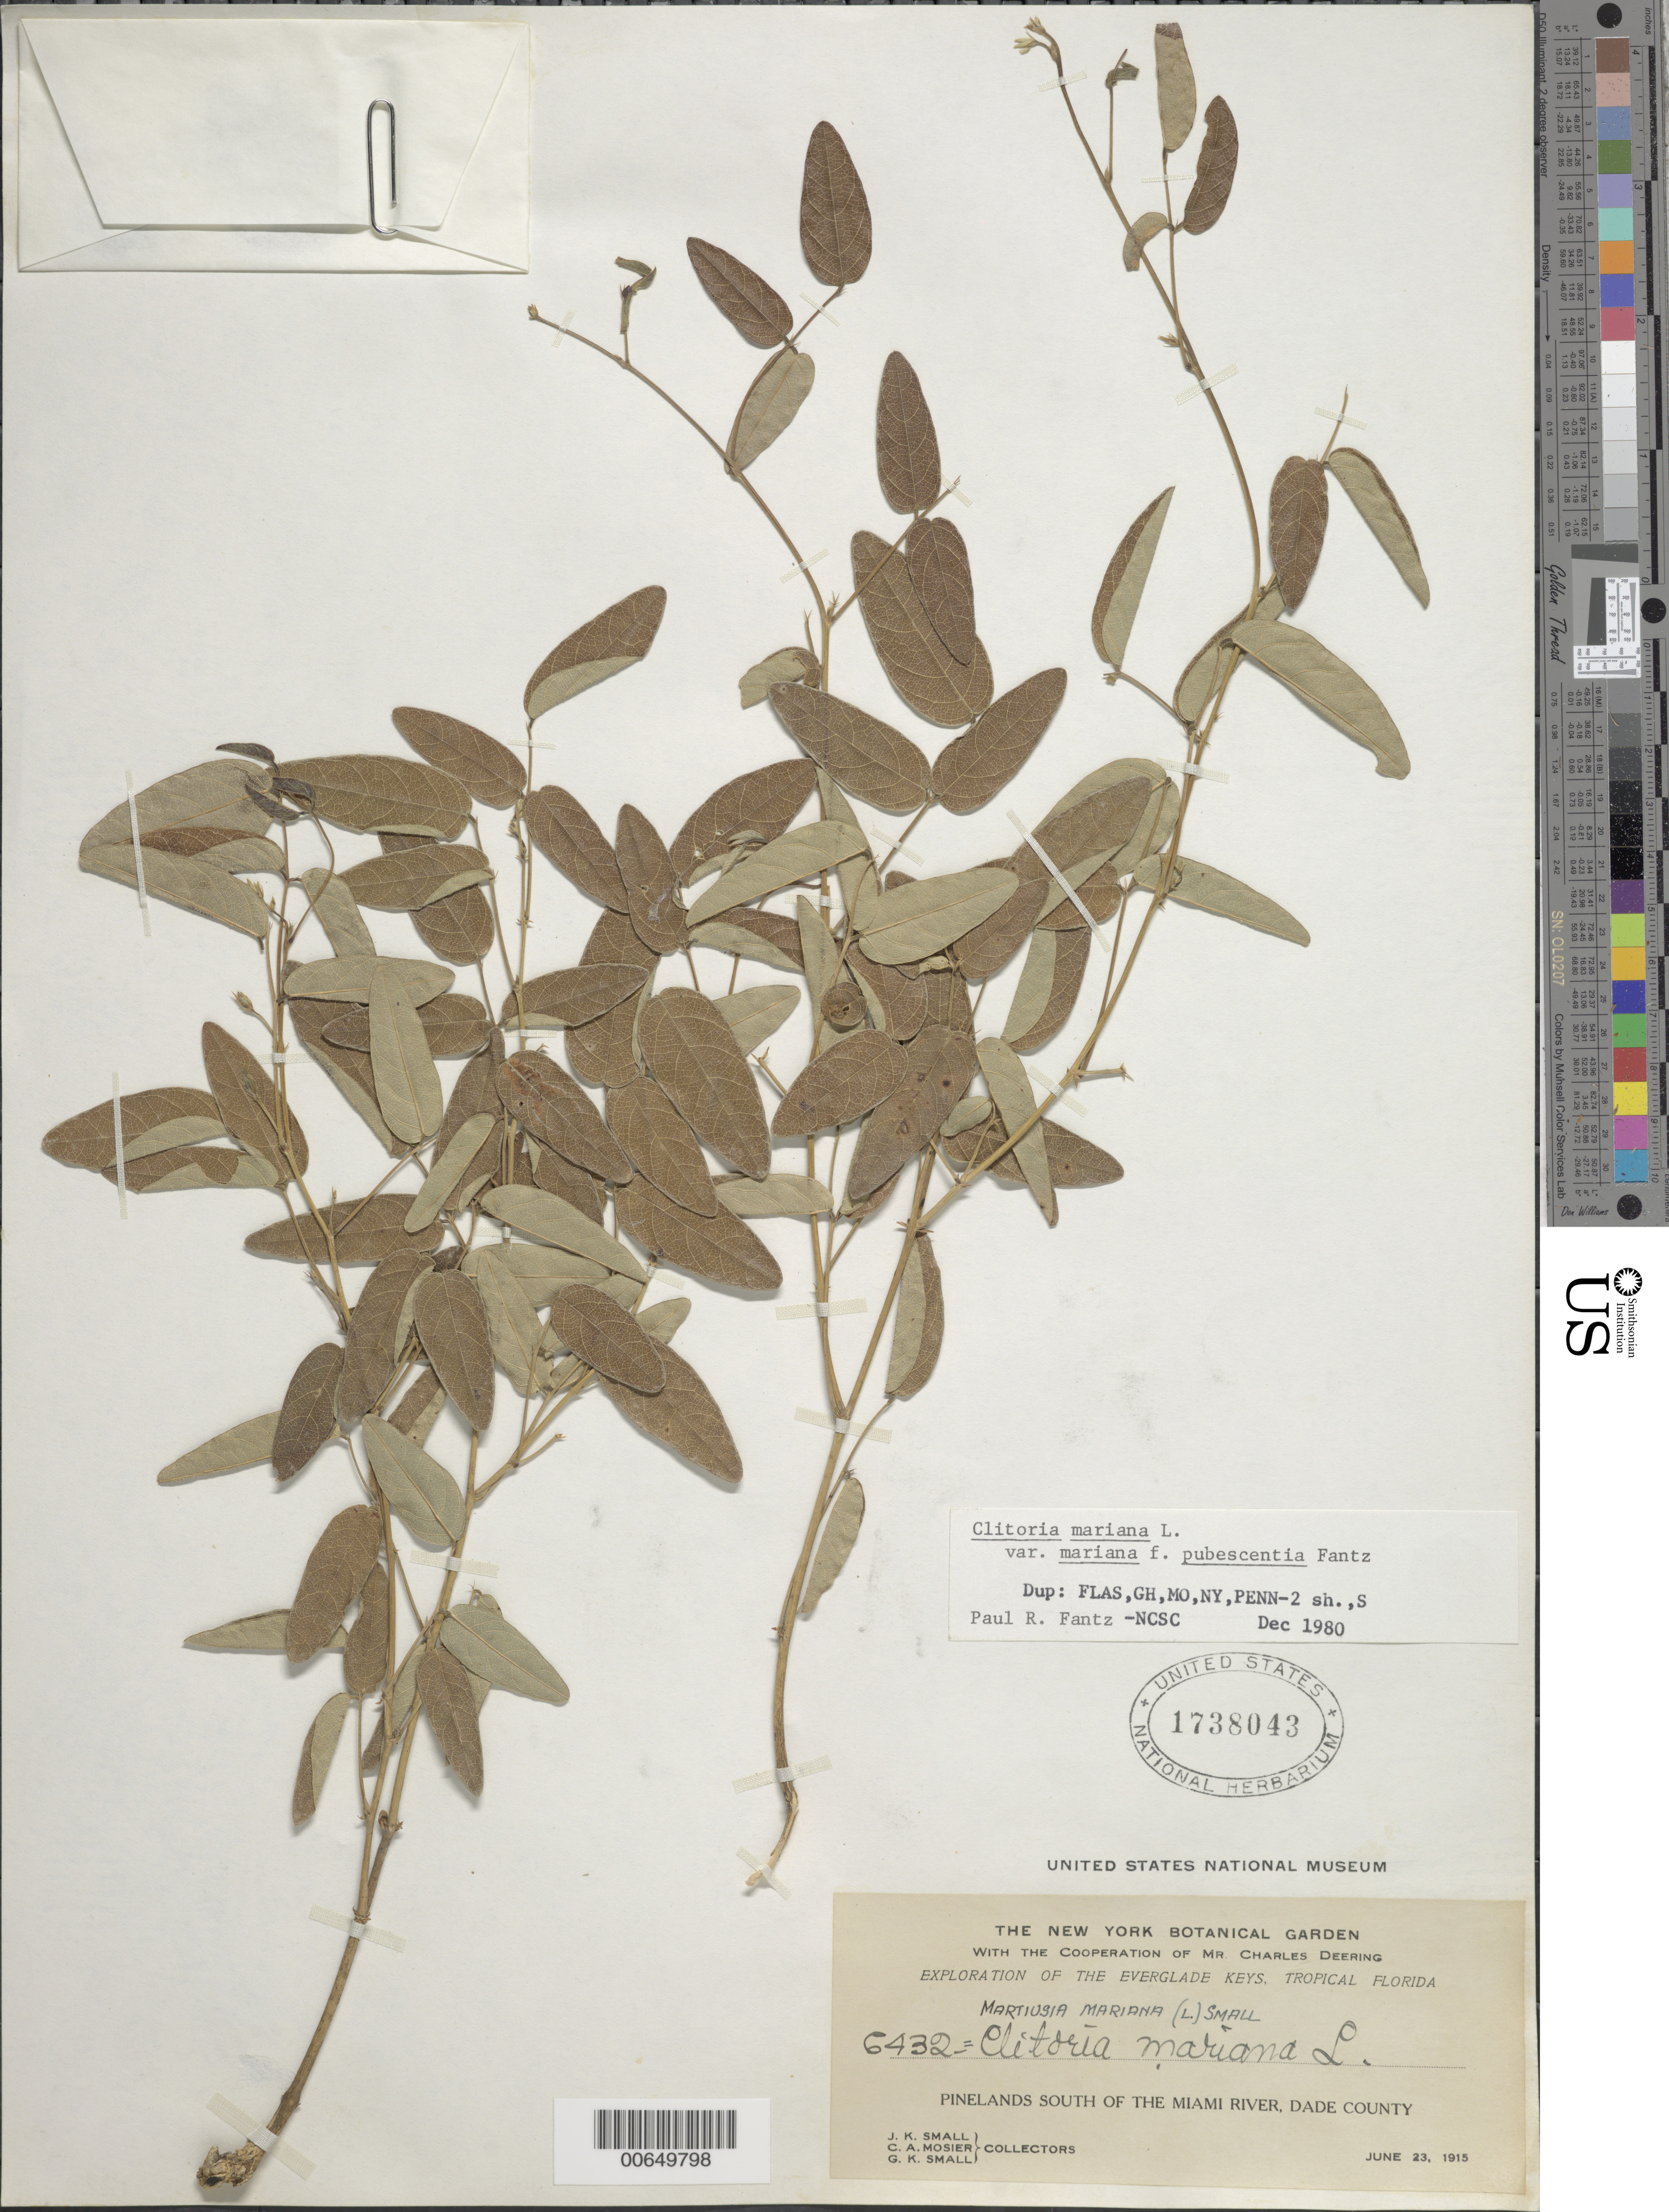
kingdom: Plantae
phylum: Tracheophyta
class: Magnoliopsida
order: Fabales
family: Fabaceae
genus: Clitoria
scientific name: Clitoria mariana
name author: L.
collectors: J. K. Small, C. A. Mosier & G. K. Small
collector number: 6432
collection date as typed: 23 Jun 1915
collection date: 1915-06-23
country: United States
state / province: Florida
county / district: Dade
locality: S of the Miami River.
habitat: Pinelands.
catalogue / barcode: US 1738043